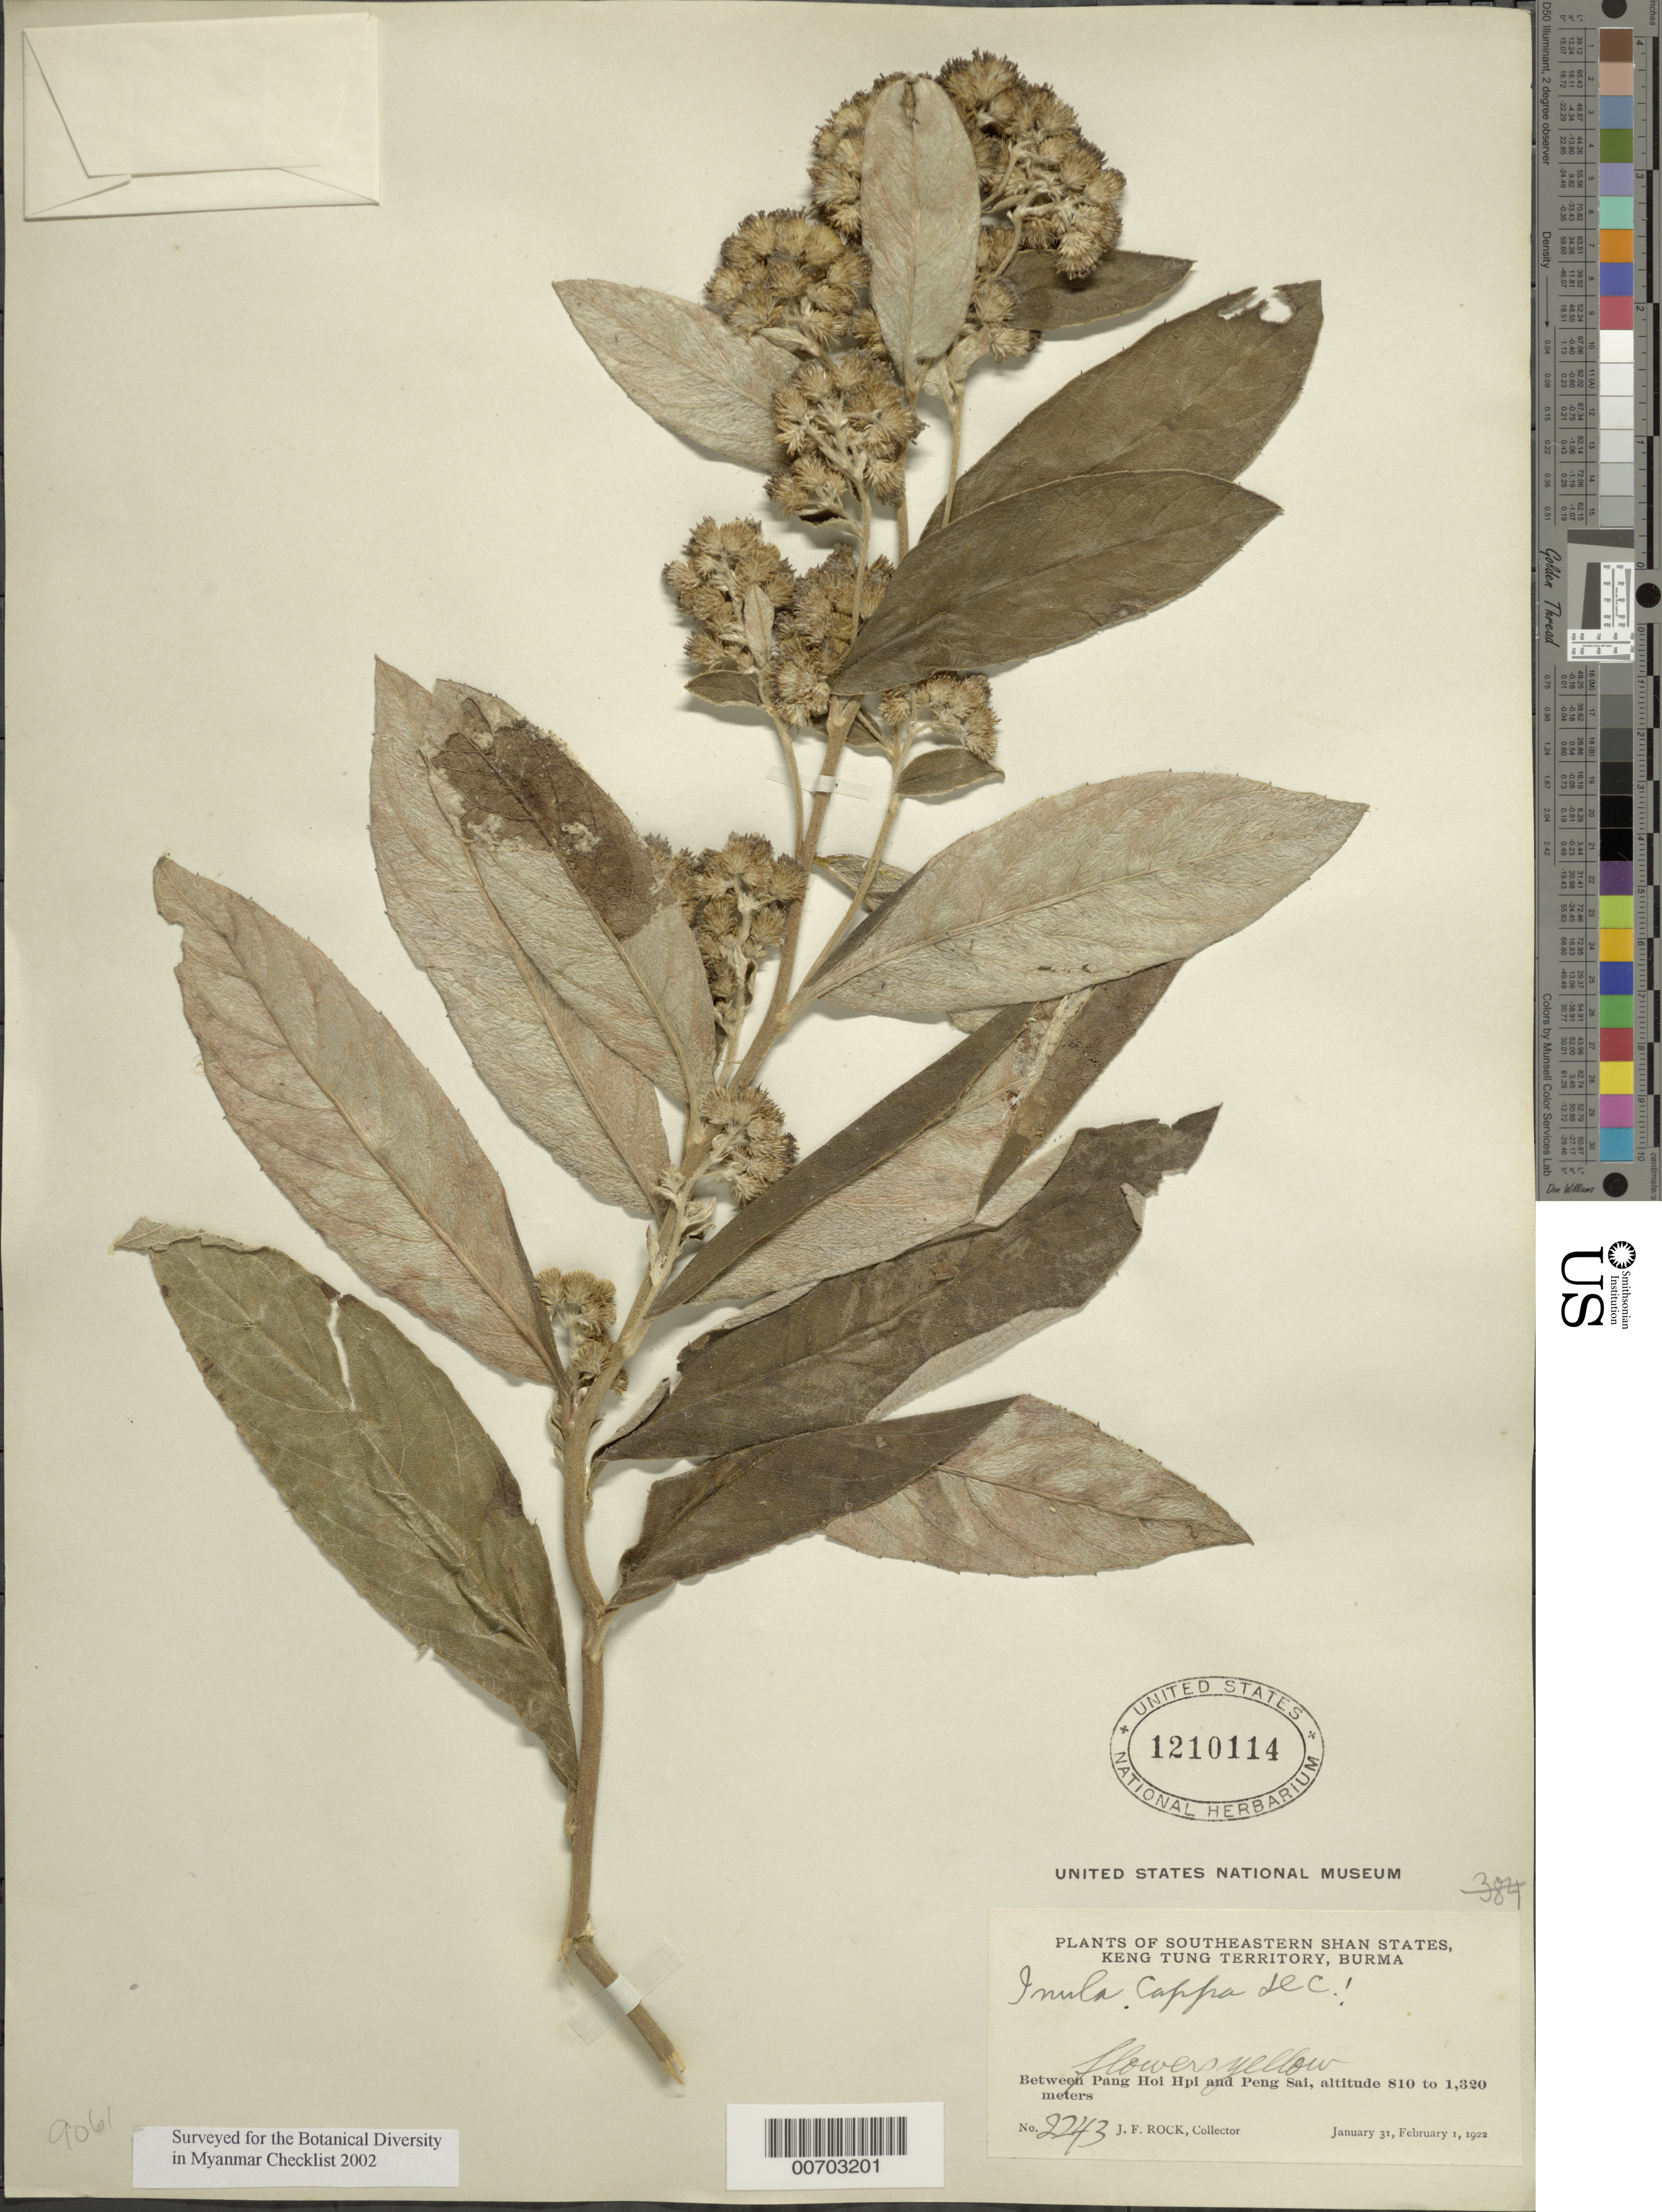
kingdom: Plantae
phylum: Tracheophyta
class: Magnoliopsida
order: Asterales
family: Asteraceae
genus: Inula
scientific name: Inula cappa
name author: (Buch.-Ham. ex D. Don) DC.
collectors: J. F. Rock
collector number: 2243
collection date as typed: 31 Jan 1922 to 01 Feb 1922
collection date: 1922-01-31/1922-02-01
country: Myanmar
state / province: Shan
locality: Southeastern Shan States, Keng Tung Terr., betw. Pang Hoi Phi and Peng Sai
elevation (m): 810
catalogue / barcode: US 1210114